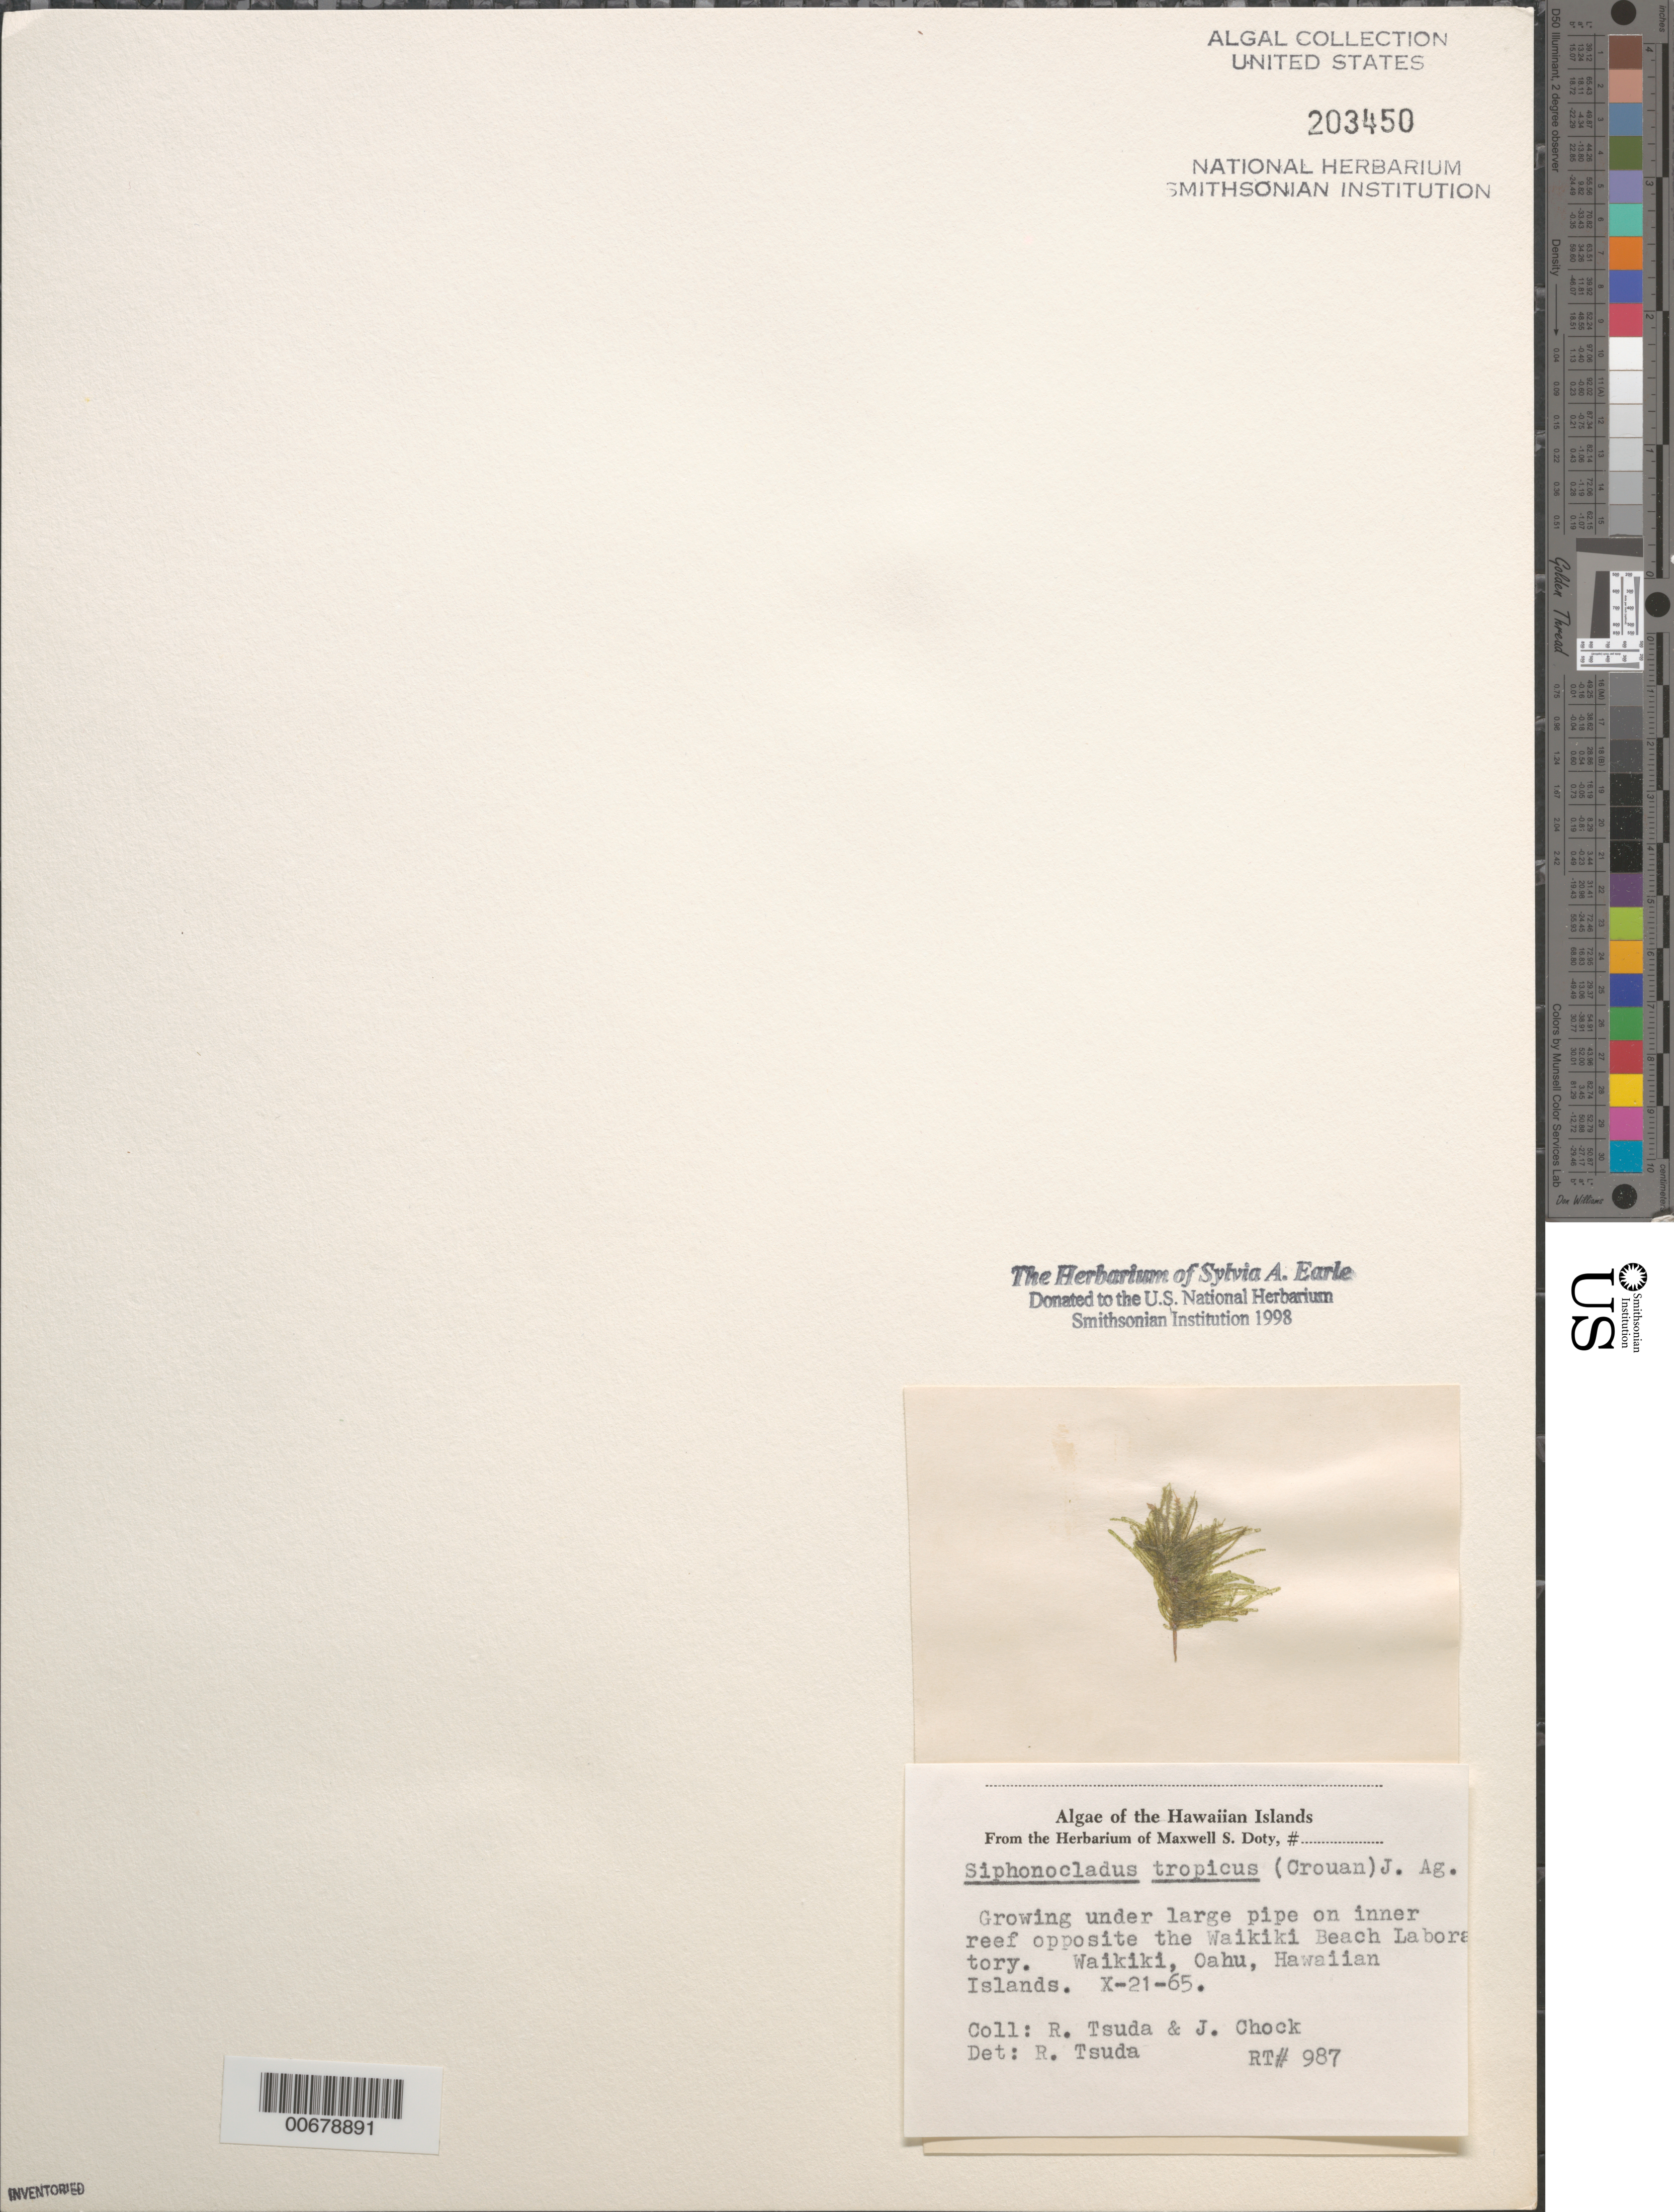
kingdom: Plantae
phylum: Chlorophyta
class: Ulvophyceae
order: Siphonocladales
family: Siphonocladaceae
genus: Siphonocladus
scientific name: Siphonocladus tropicus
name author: (P. Crouan & H. Crouan) J. Agardh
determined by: Tsuda, R. T.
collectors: R. Tsuda & J. Chock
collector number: RT 987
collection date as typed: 21 Oct 1965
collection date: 1965-10-21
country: United States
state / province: Hawaii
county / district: Honolulu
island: Oahu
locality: Waikiki, Waikiki Beach Laboratory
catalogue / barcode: US 203450